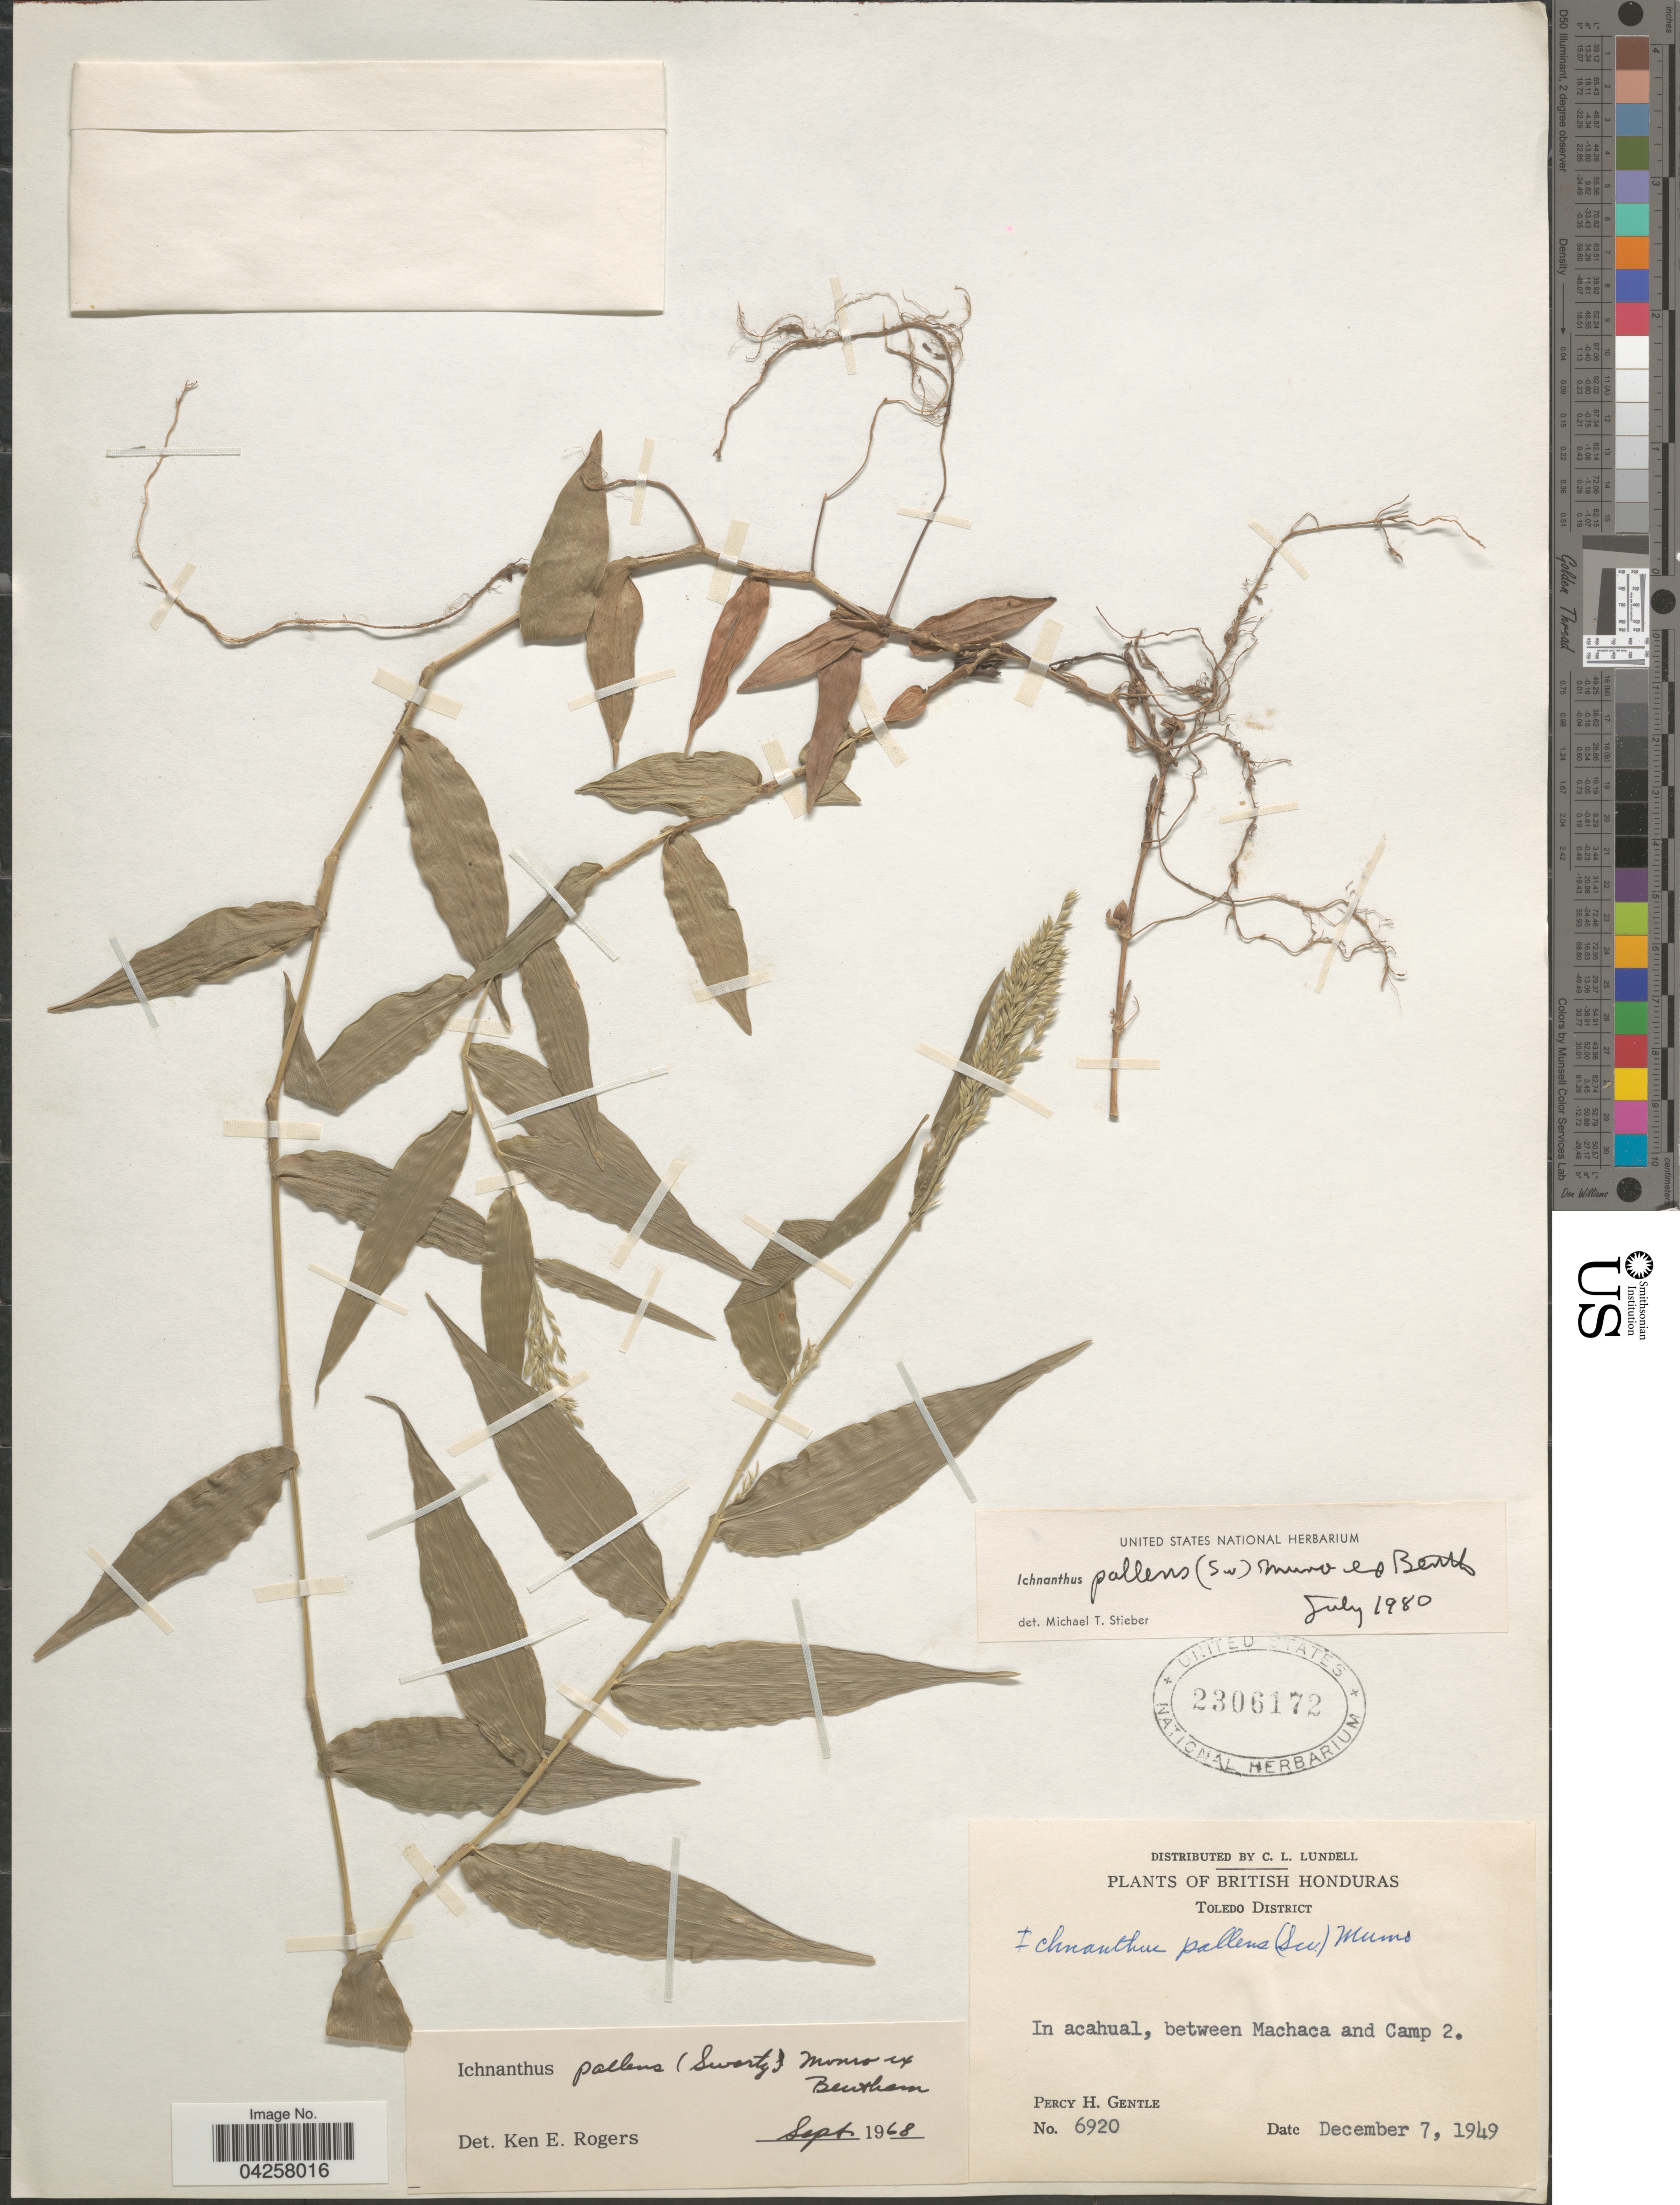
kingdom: Plantae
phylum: Tracheophyta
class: Liliopsida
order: Poales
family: Poaceae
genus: Ichnanthus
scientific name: Ichnanthus pallens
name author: (Sw.) Munro ex Benth.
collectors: P. H. Gentle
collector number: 6920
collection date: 1949-12-07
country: Belize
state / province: Toledo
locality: British Honduras. Toledo District. In acahual, between Machaca and Camp 2.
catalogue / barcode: US 2306172